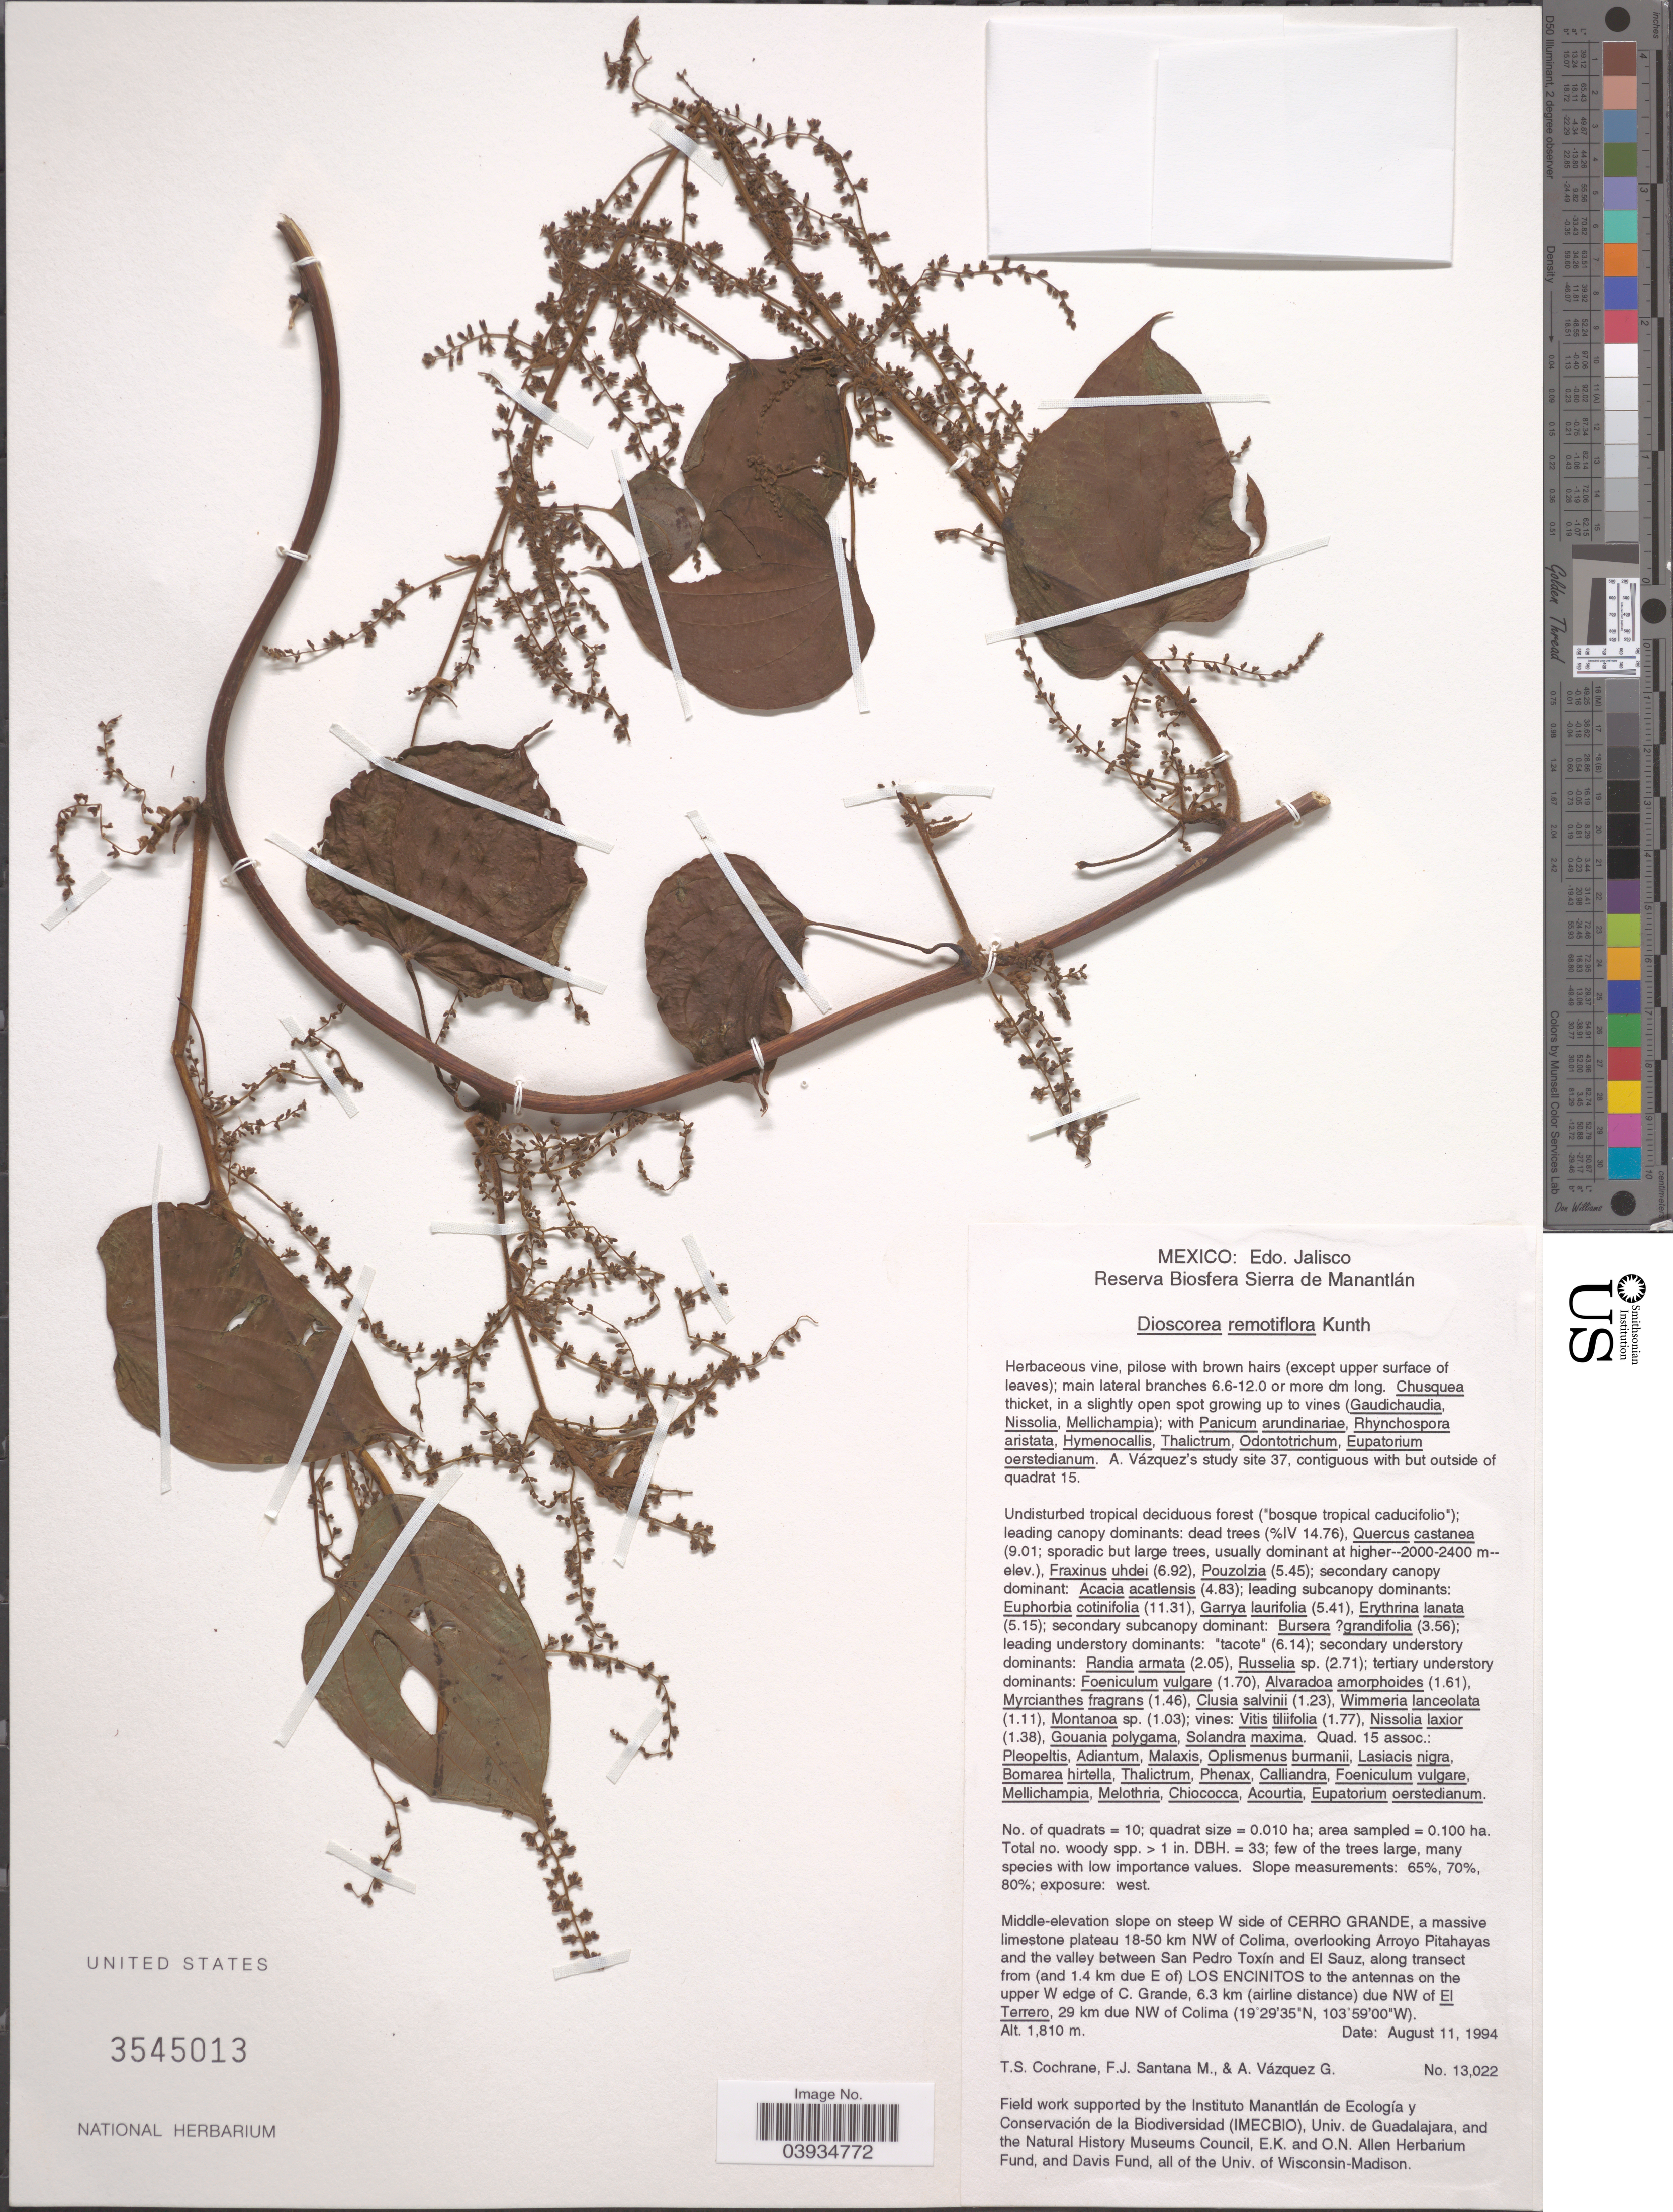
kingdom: Plantae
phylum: Tracheophyta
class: Liliopsida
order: Dioscoreales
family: Dioscoreaceae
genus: Dioscorea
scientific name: Dioscorea remotiflora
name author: Kunth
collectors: T. S. Cochrane, F. J. Santana M. & A. Vázquez Glavía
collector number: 13022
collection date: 1994-08-11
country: Mexico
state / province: Jalisco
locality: Edo. Jalisco. Slope on steep W side of Cerro Grande, a massive limestone plateau 18-50 km NW of Colima, overlooking Arroyo Pitahayas and the valley between San Pedro Toxín and El Sauz, along transect from (and 1.4 km due E of) Los Encinitos to the antennas on the upper W edge of C. Grande, 6.3 km (airline distance) due NW of El Terreno, 29 km due NW of Colima.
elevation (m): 1810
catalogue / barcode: US 3545013